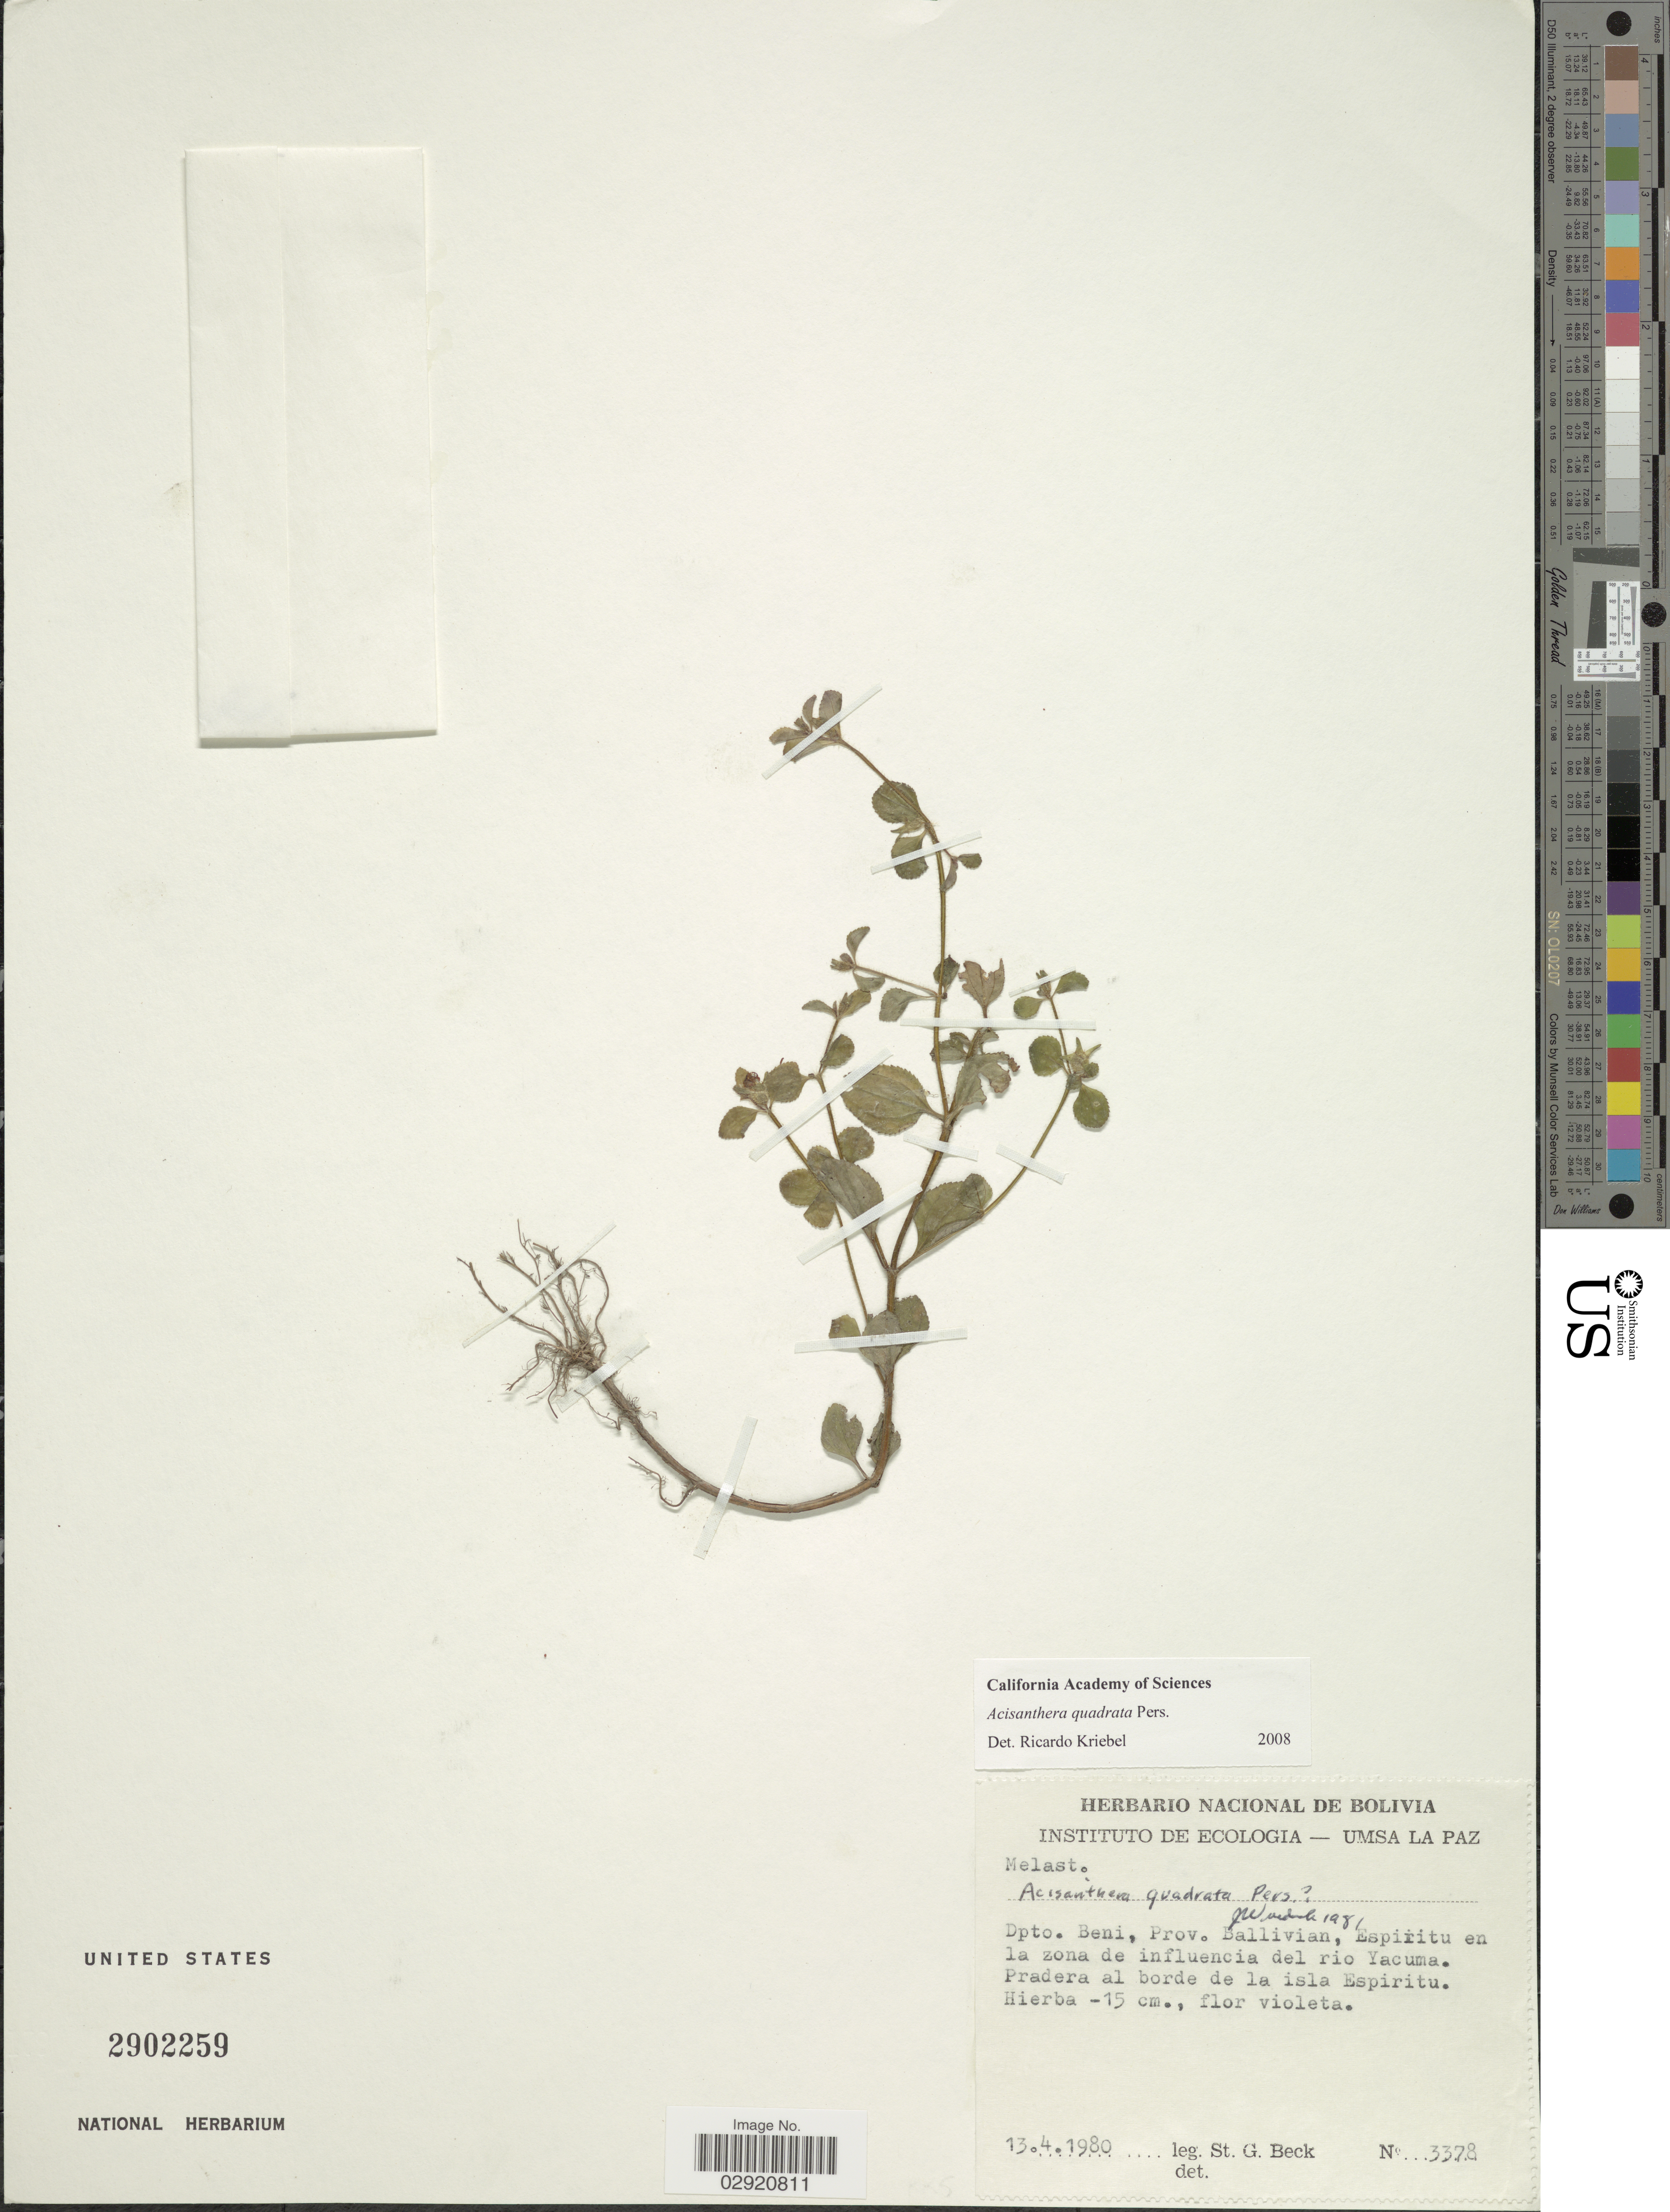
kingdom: Plantae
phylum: Tracheophyta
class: Magnoliopsida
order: Myrtales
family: Melastomataceae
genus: Acisanthera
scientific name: Acisanthera erecta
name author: Gleason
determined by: Nunes da Silva, Diego, (RB), Jardim Botanico do Rio de Janeiro - Herbario (BRAZIL)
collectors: S. G. Beck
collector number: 3378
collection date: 1980-04-13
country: Bolivia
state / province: Beni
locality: Dpto. Beni, Prov. Ballivian, Espiritu en la zona de influencia del rio Yacuma. Pradera al borde de la isla Espiritu.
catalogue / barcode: US 2902259